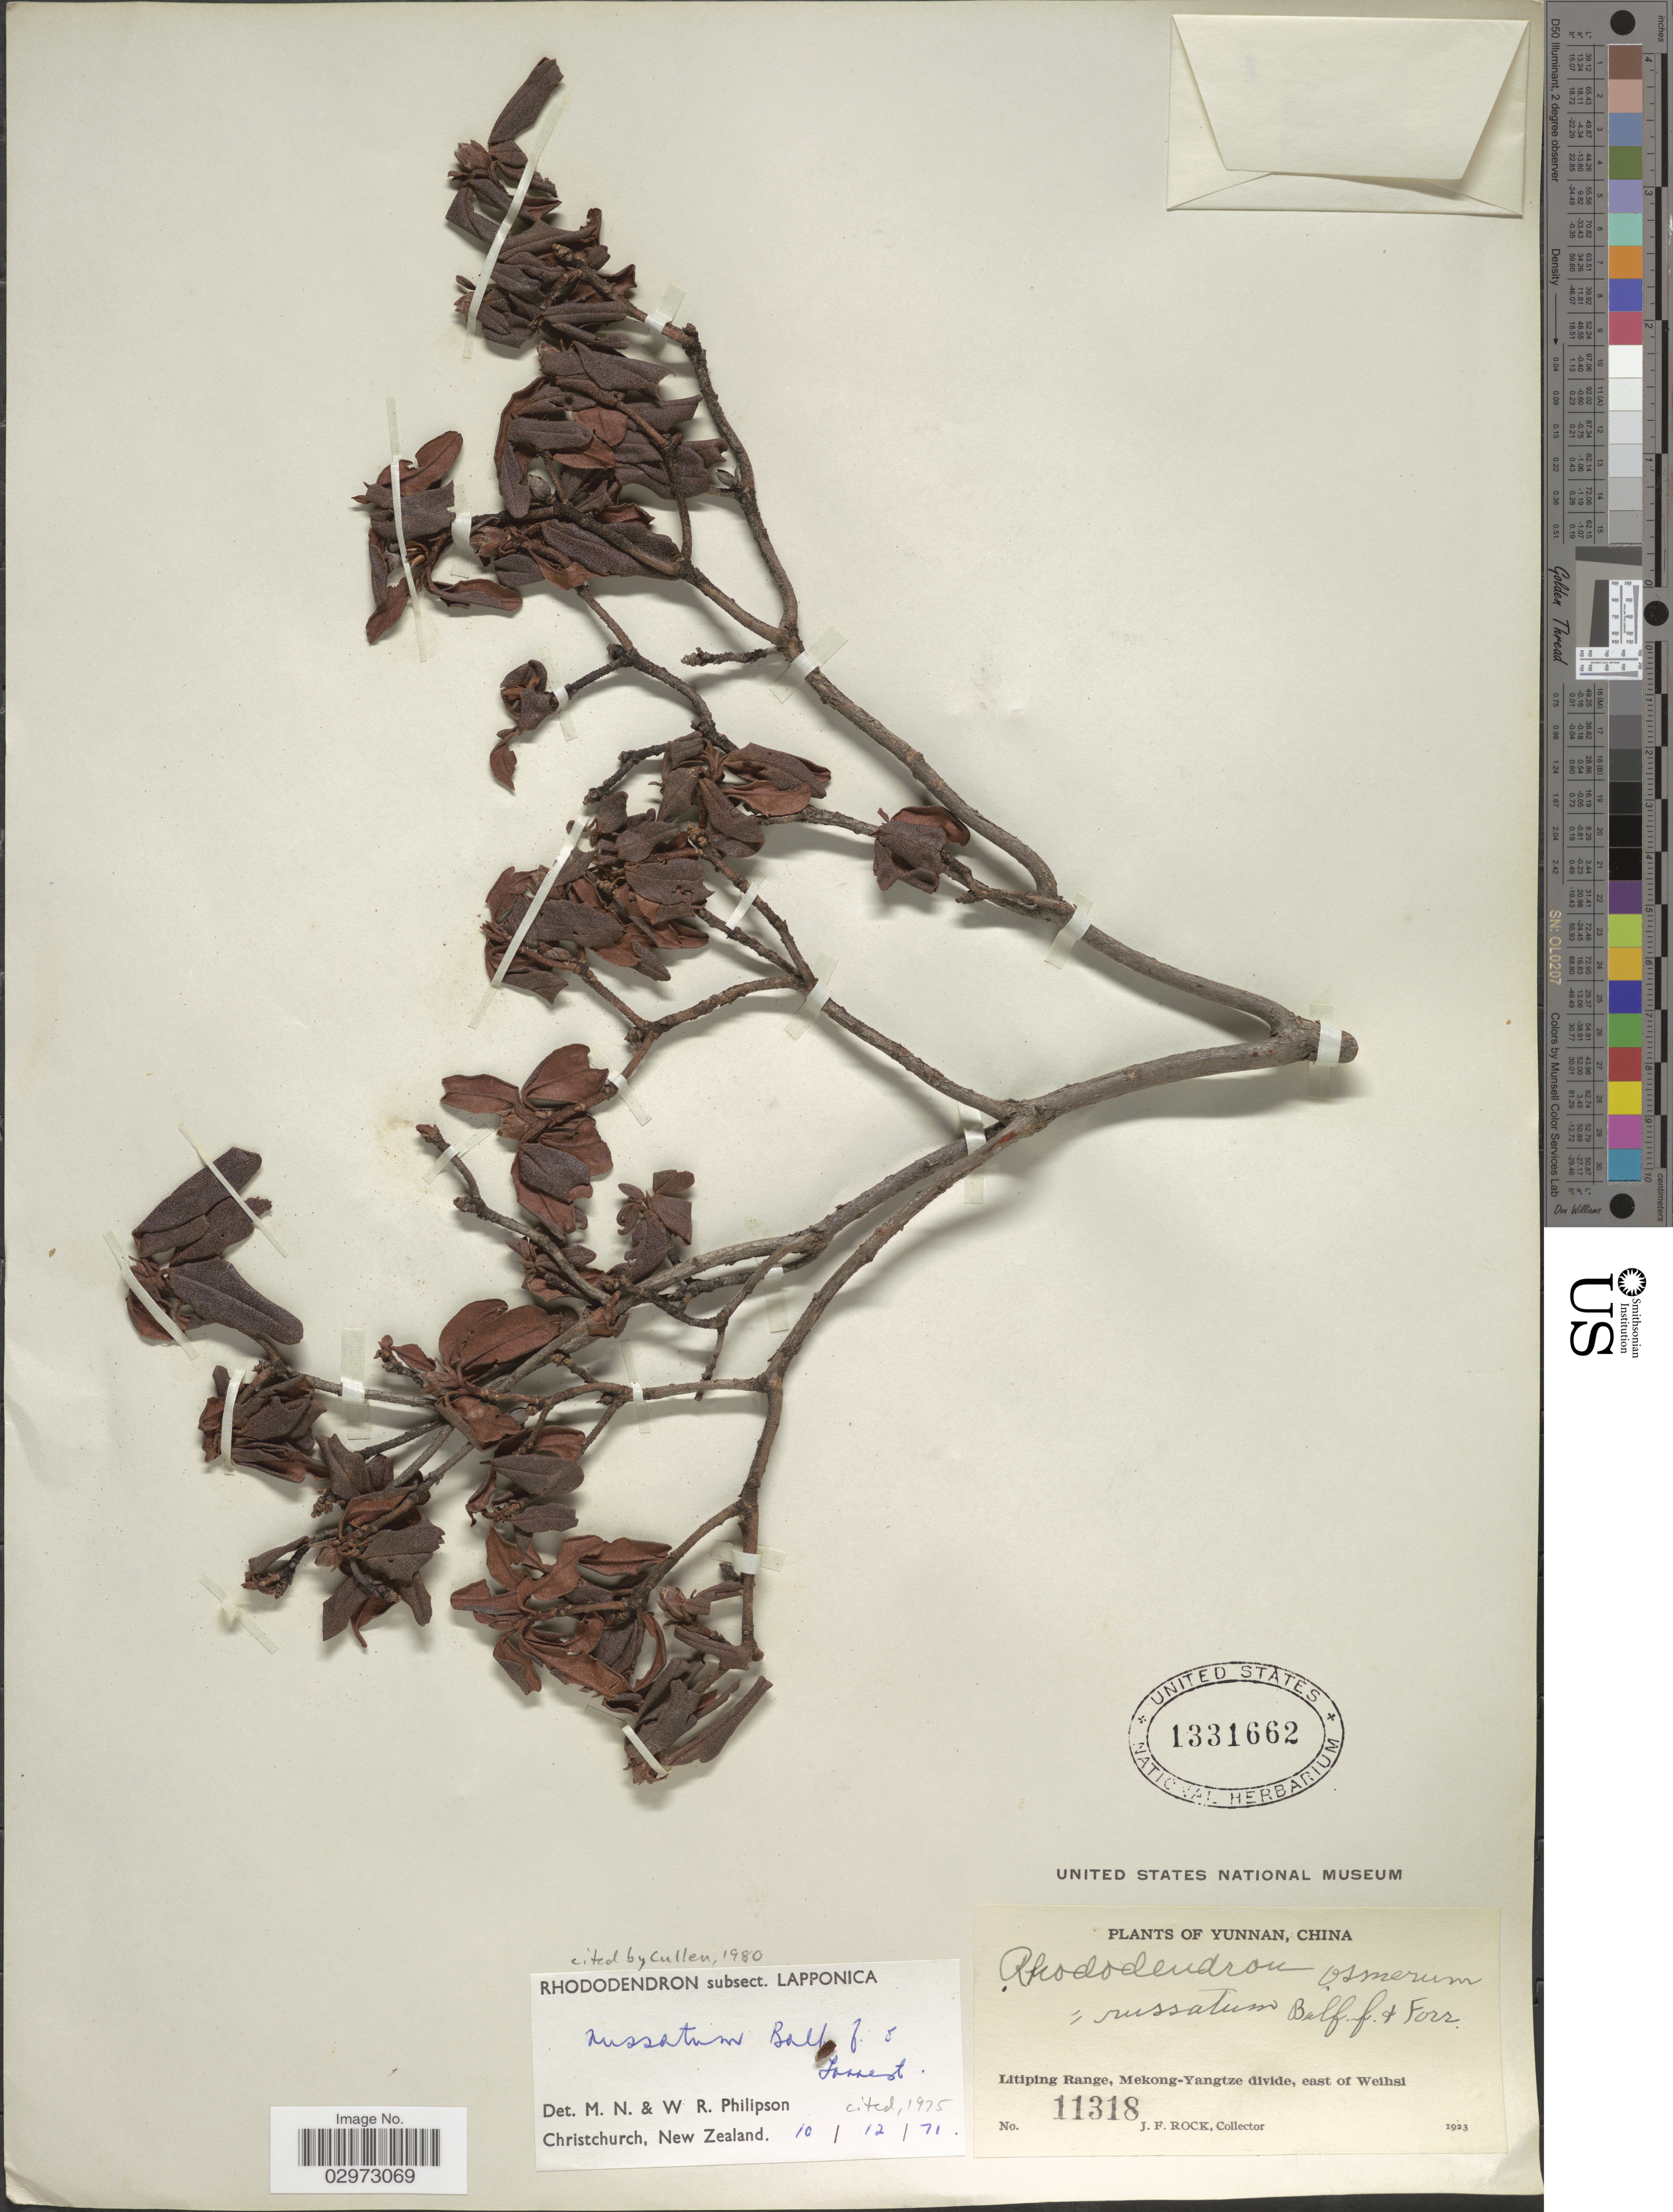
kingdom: Plantae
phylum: Tracheophyta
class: Magnoliopsida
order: Ericales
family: Ericaceae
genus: Rhododendron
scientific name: Rhododendron russatum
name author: Balf. f. & Forrest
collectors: J. Rock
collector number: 11318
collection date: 1923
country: China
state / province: Yunnan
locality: Litiping Range, Mekong-Yangtze divide, east of Weihsi.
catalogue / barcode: US 1331662